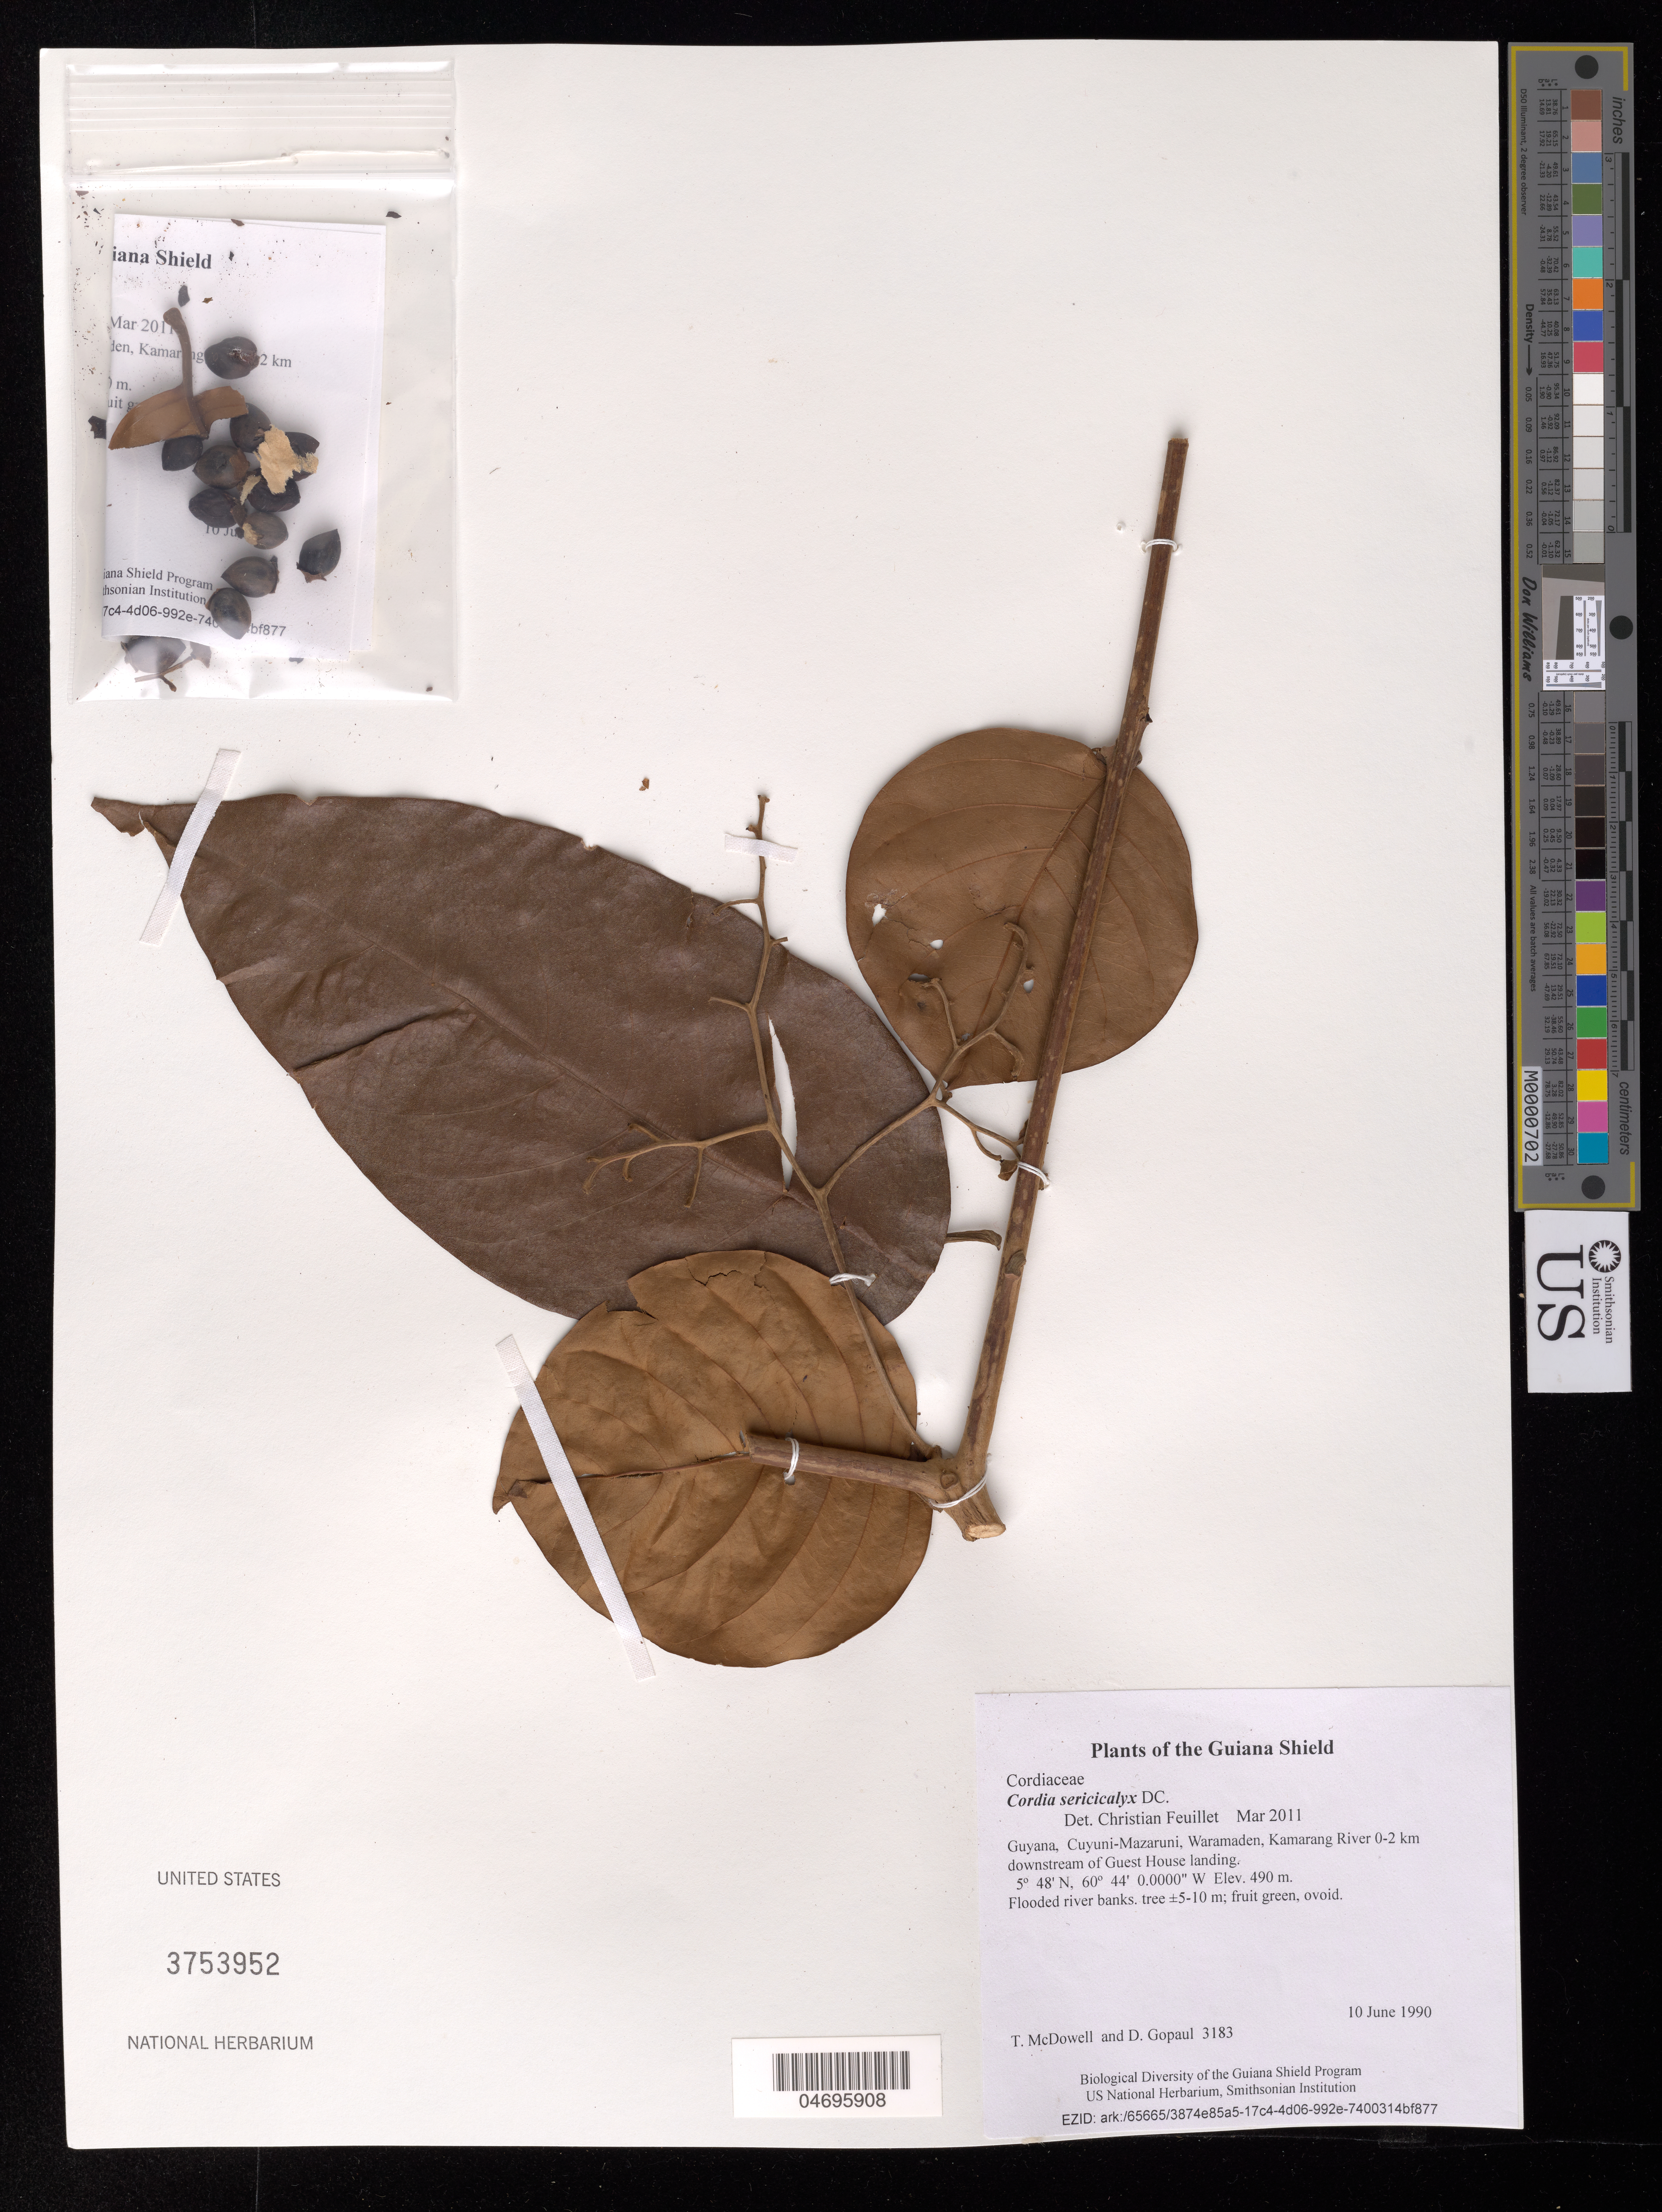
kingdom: Plantae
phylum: Tracheophyta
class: Magnoliopsida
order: Boraginales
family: Cordiaceae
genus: Cordia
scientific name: Cordia sericicalyx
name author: DC.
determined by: Feuillet, C.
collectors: T. McDowell & D. Gopaul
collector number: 3183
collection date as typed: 10 June 1990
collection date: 1990-06-10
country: Guyana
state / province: Cuyuni-Mazaruni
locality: Waramaden, Kamarang River 0-2 km downstream of Guest House landing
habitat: Flooded river banks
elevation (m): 490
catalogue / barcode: US 3753952